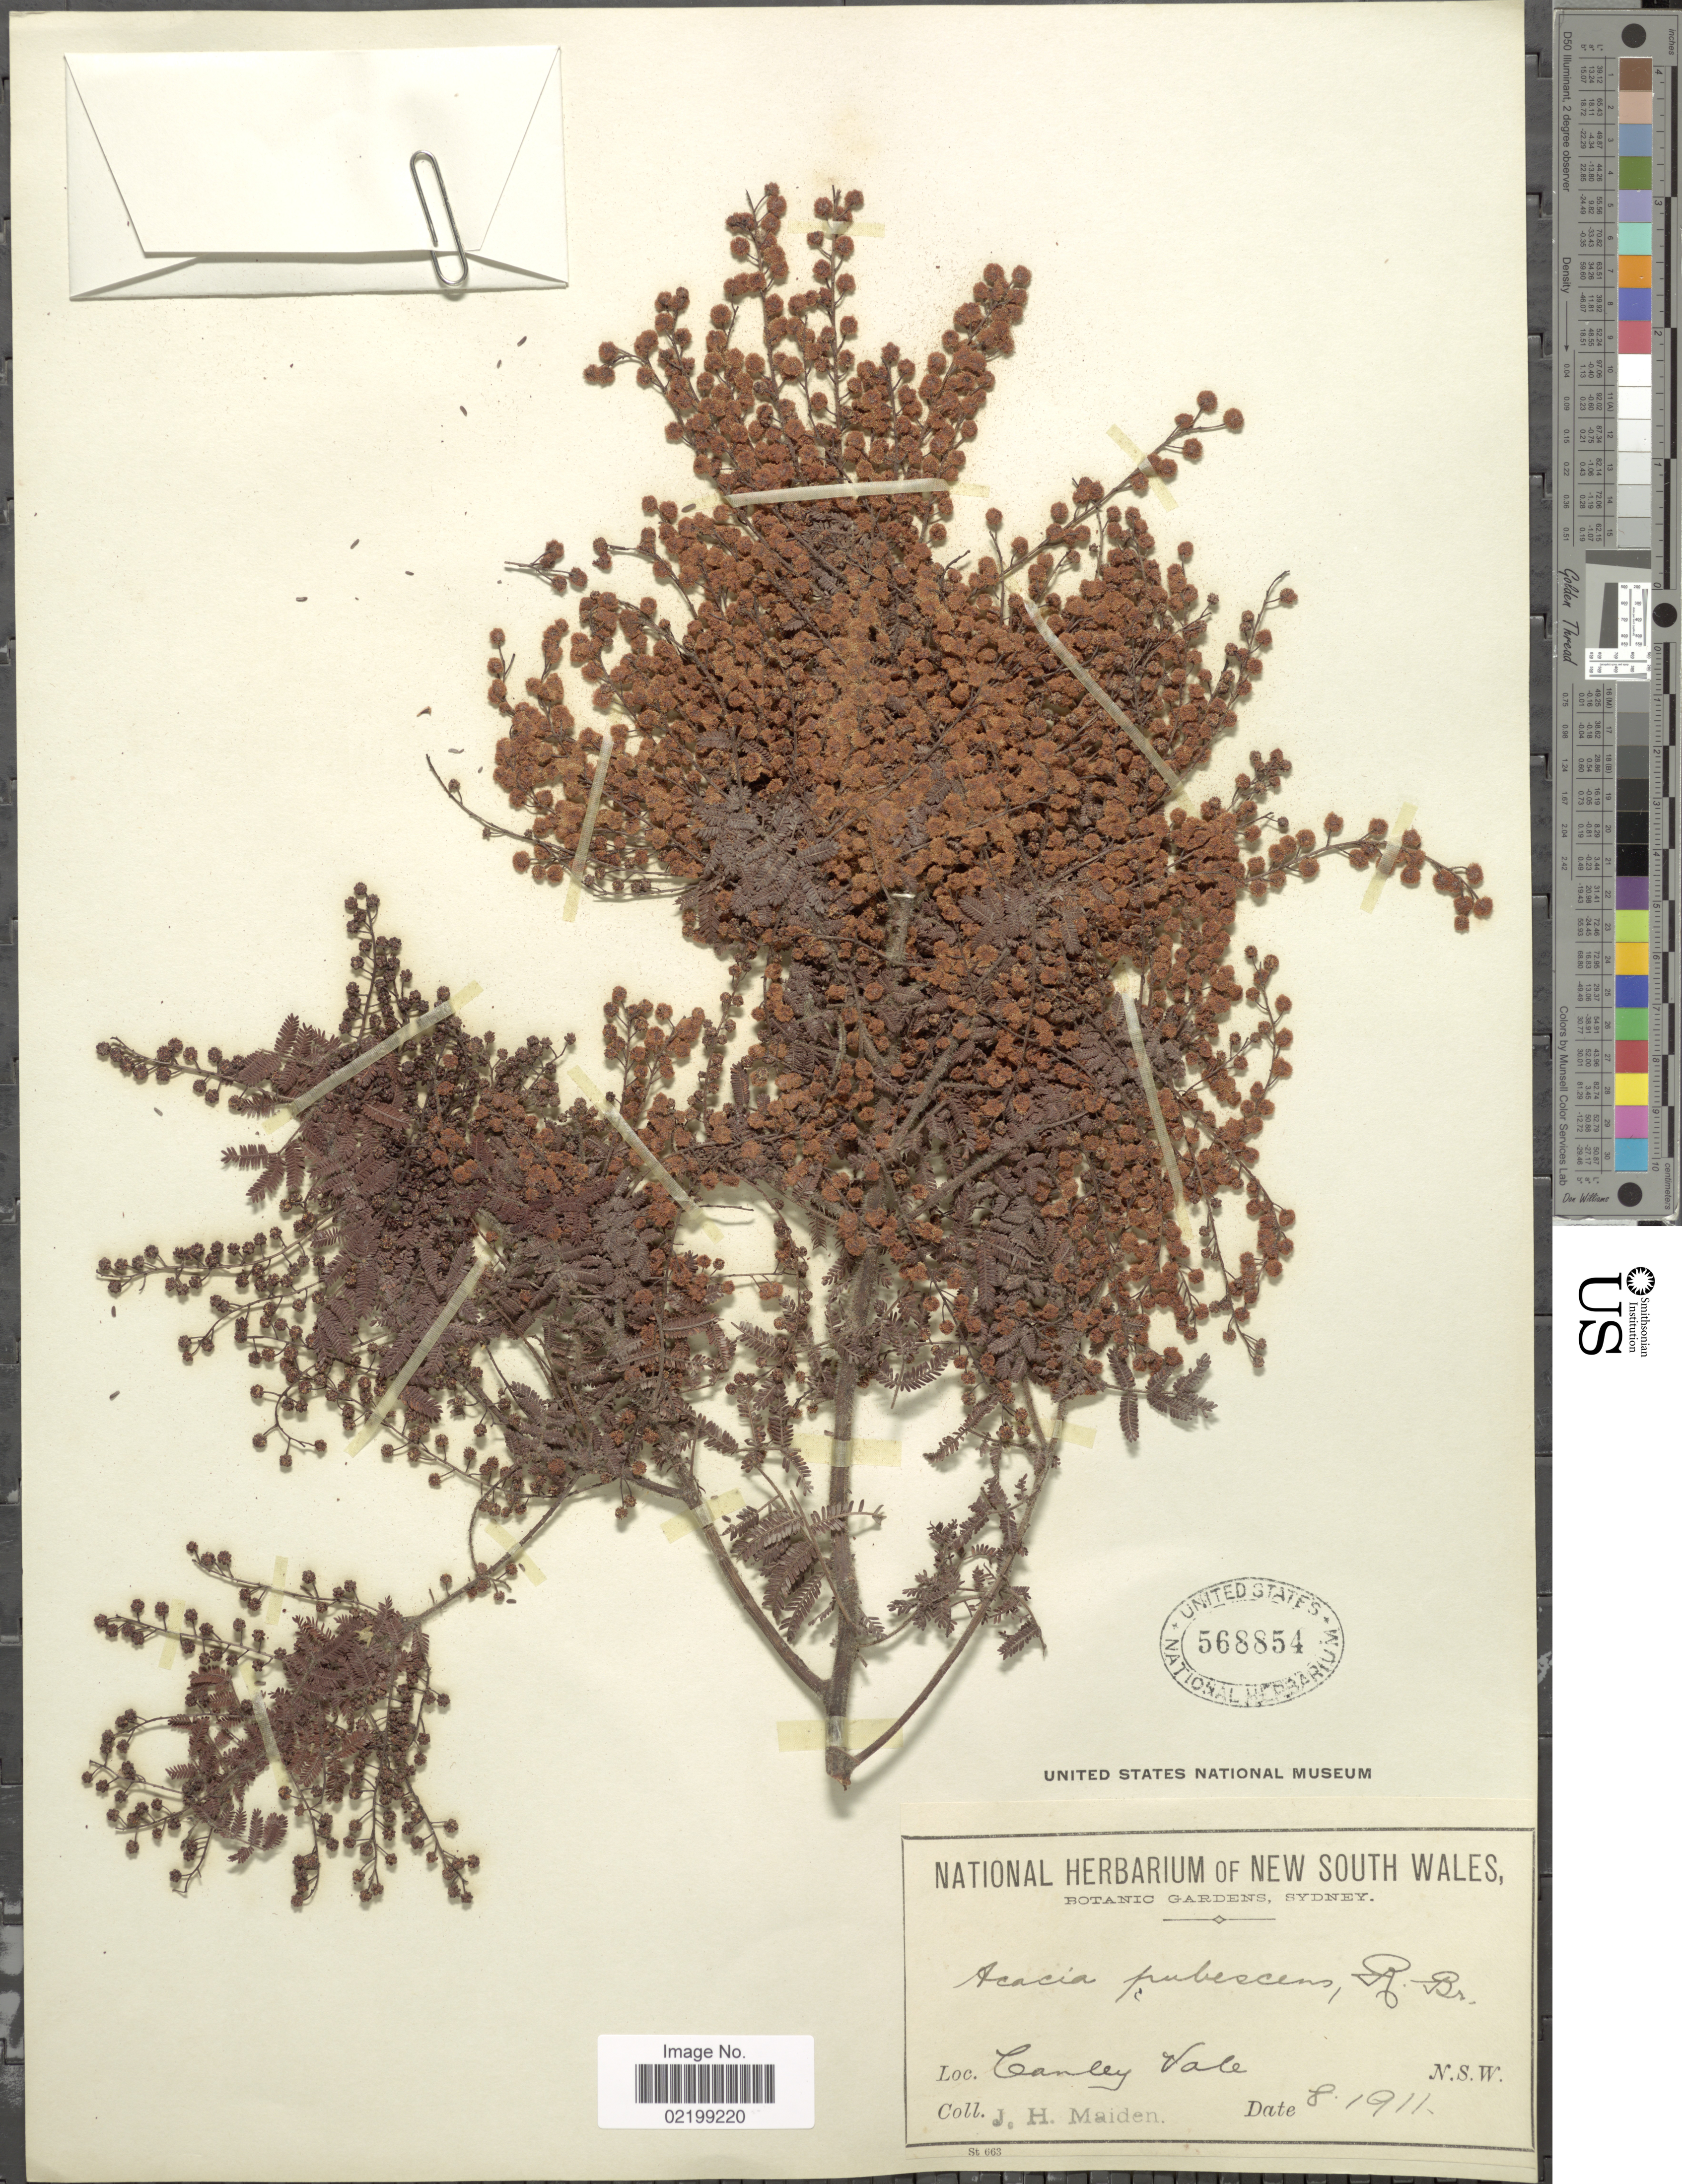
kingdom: Plantae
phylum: Tracheophyta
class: Magnoliopsida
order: Fabales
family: Fabaceae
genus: Acacia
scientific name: Acacia pubescens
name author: (Vent.) R. Br.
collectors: J. Maiden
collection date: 1911-08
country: Australia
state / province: New South Wales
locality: Canley Vale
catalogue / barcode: US 568854